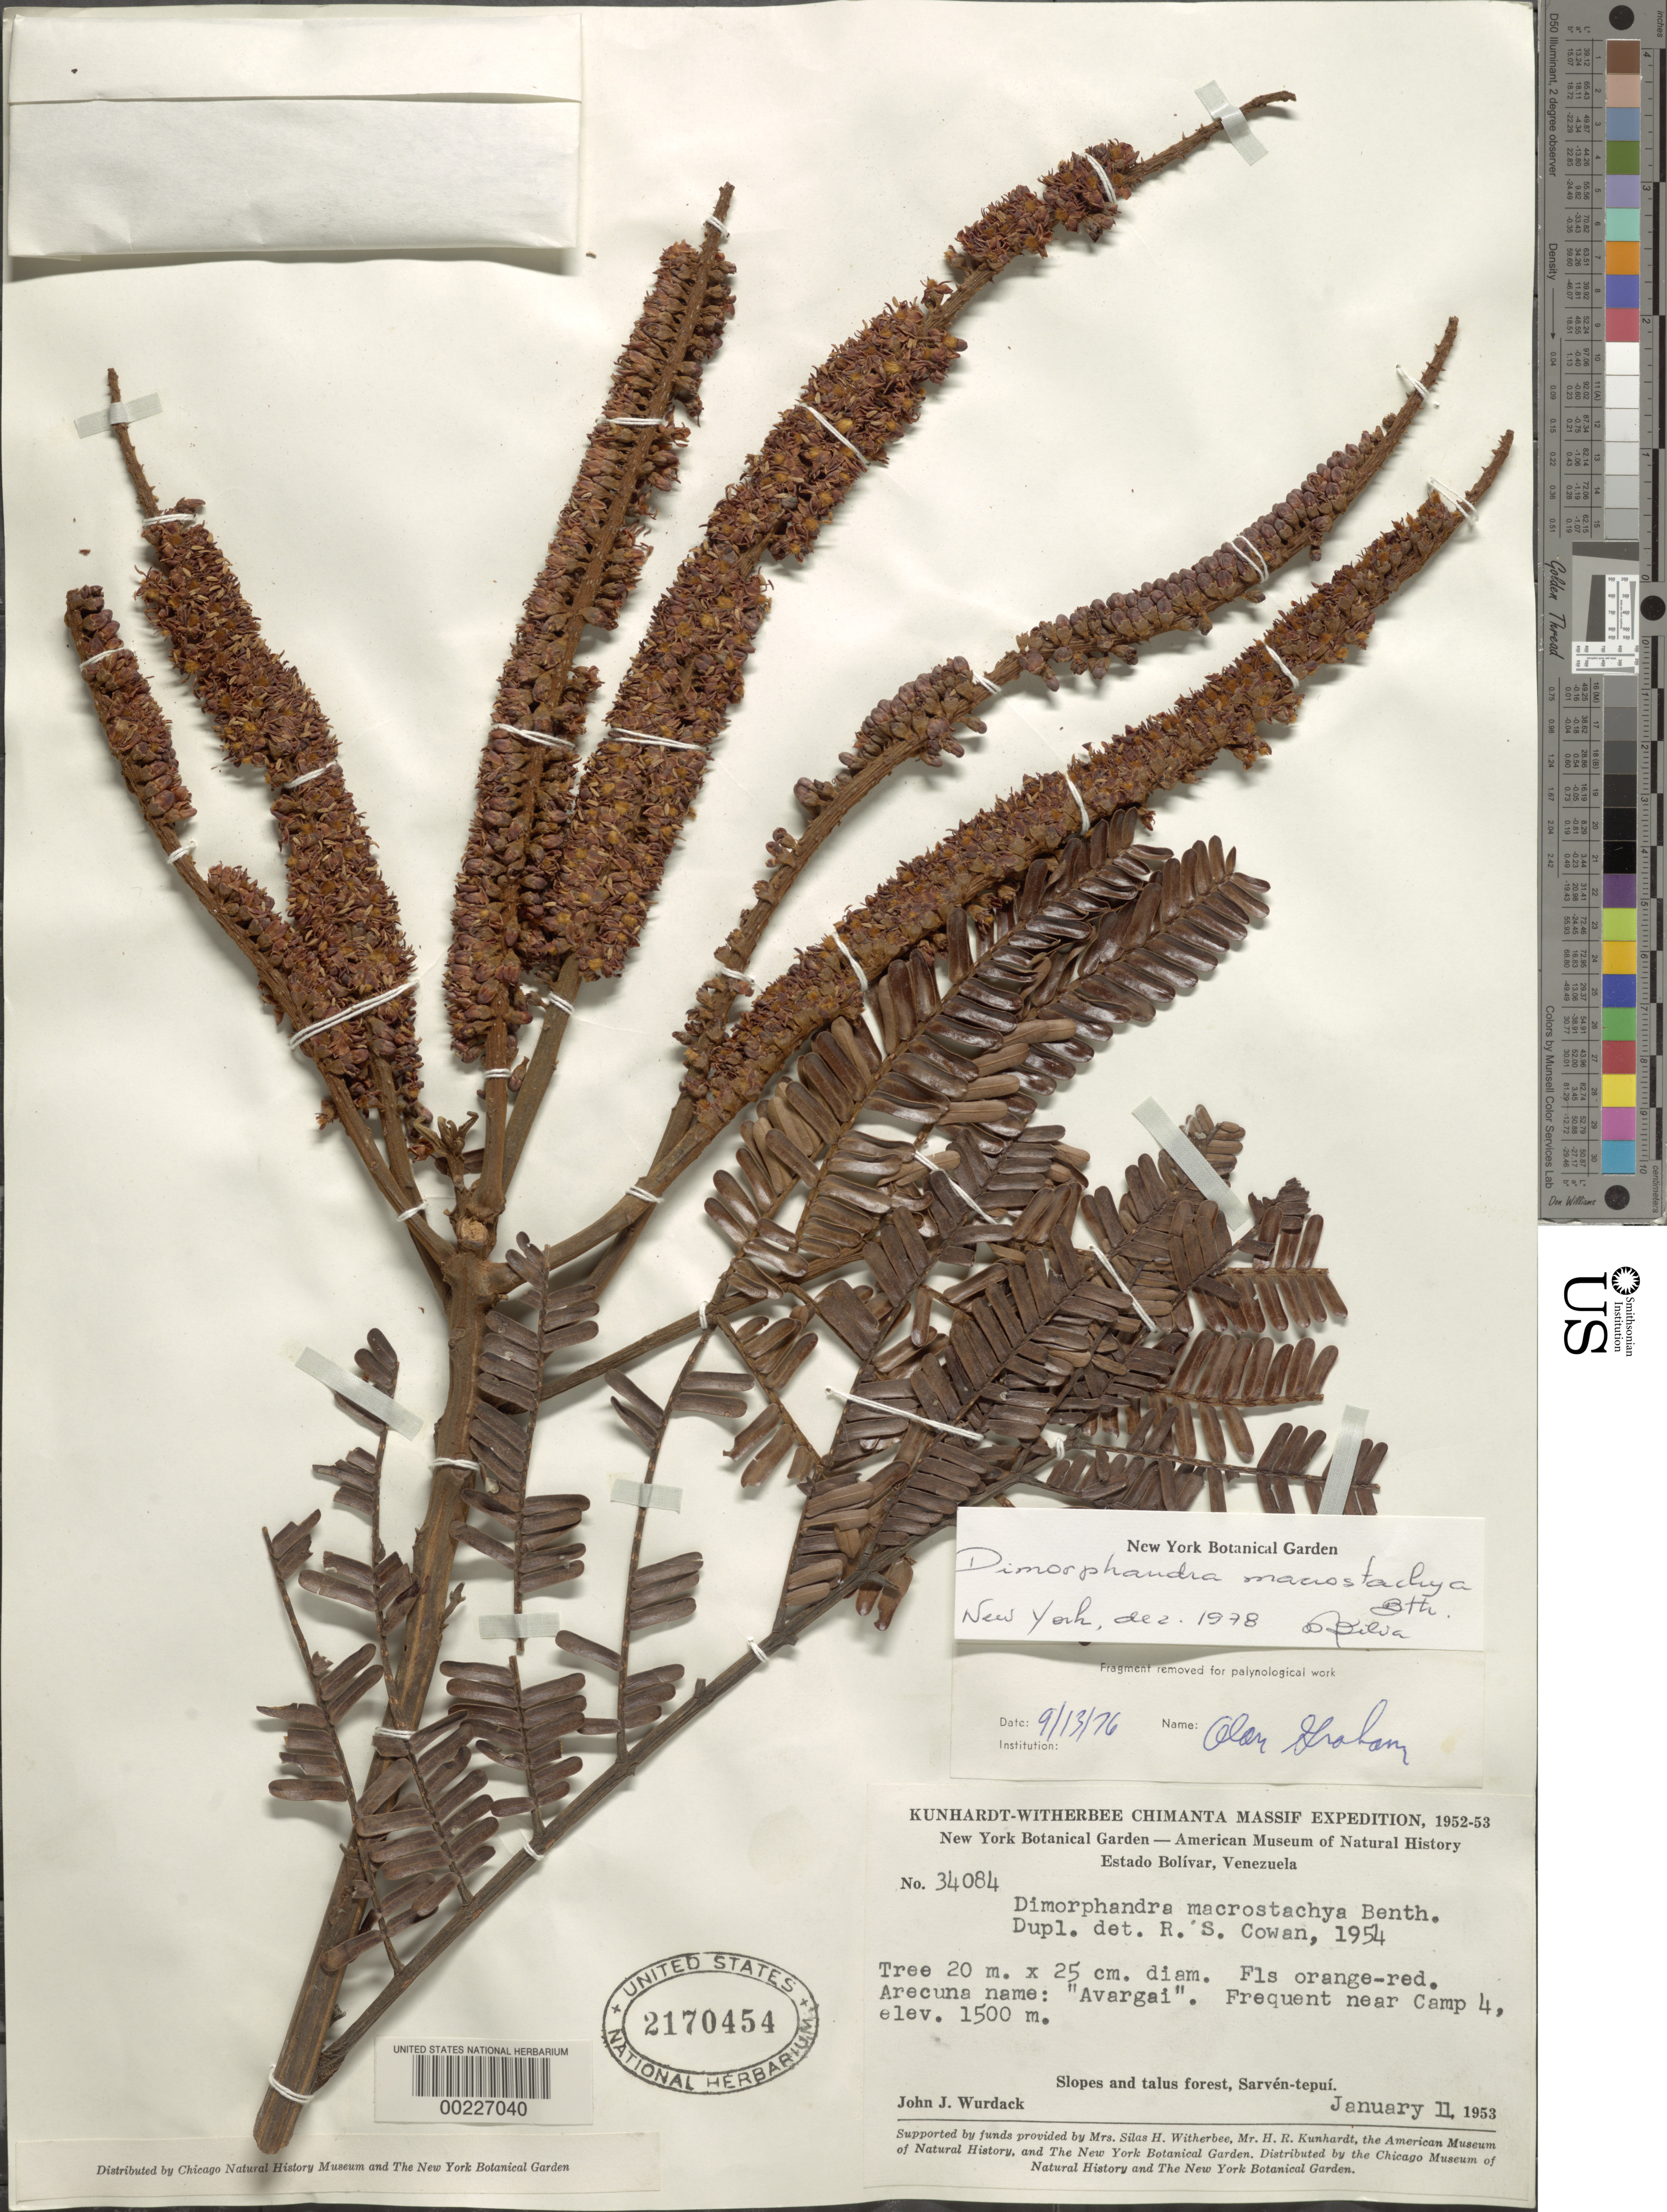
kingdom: Plantae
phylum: Tracheophyta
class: Magnoliopsida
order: Fabales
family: Fabaceae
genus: Dimorphandra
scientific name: Dimorphandra macrostachya subsp. macrostachya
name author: Benth.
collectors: J. J. Wurdack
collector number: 34084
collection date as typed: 11 Jan 1953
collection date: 1953-01-11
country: Venezuela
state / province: Bolivar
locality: Near camp 4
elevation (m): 1500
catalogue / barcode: US 2170454